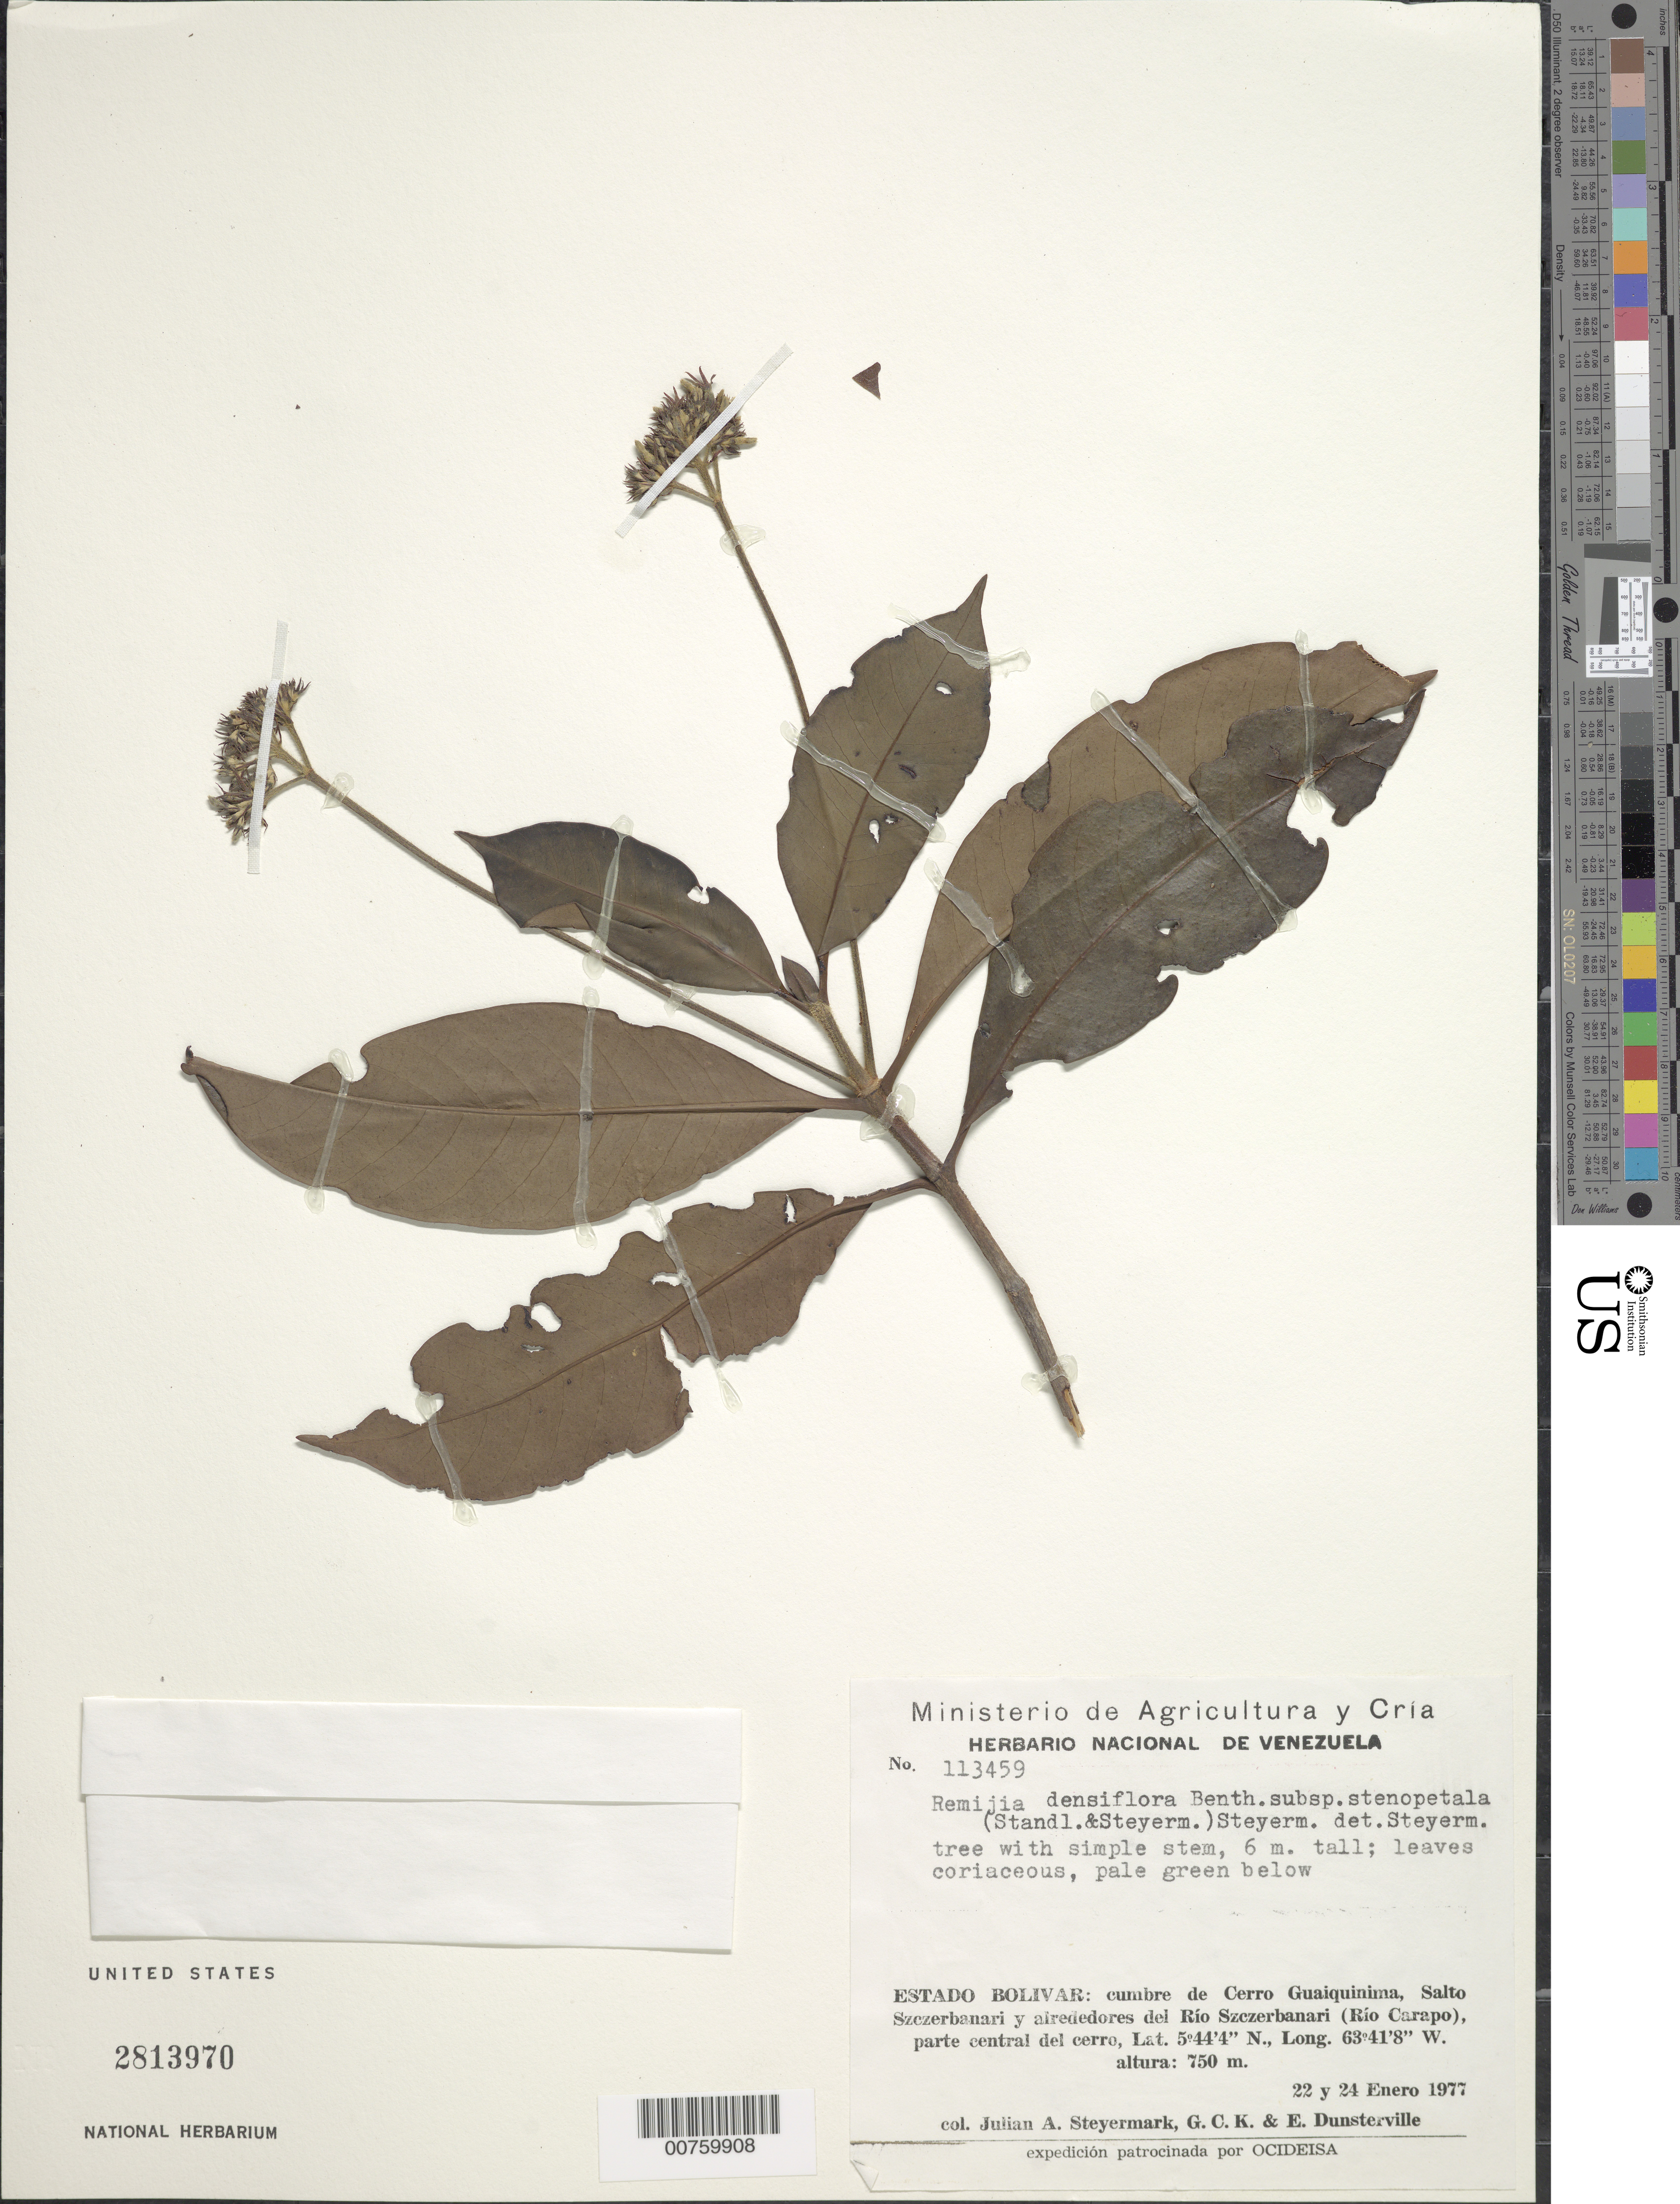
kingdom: Plantae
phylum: Tracheophyta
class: Magnoliopsida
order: Gentianales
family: Rubiaceae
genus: Remijia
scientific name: Remijia densiflora subsp. stenopetala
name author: (Standl. & Steyerm.) Steyerm.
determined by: Steyermark, Julian A., (VEN)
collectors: J. Steyermark, G. C. K. Dunsterville & E. Dunsterville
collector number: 113459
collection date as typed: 22-Jan-77 to 24-Jan-77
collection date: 1977-01-22/1977-01-24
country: Venezuela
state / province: Bolívar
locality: Cerro Guaiquinima, Salto Szczerbanari y alrededores del Río Szcerbanari (Río Carapo)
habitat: Cumbre de cerro, parte central del cerro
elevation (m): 750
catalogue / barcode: US 2813970